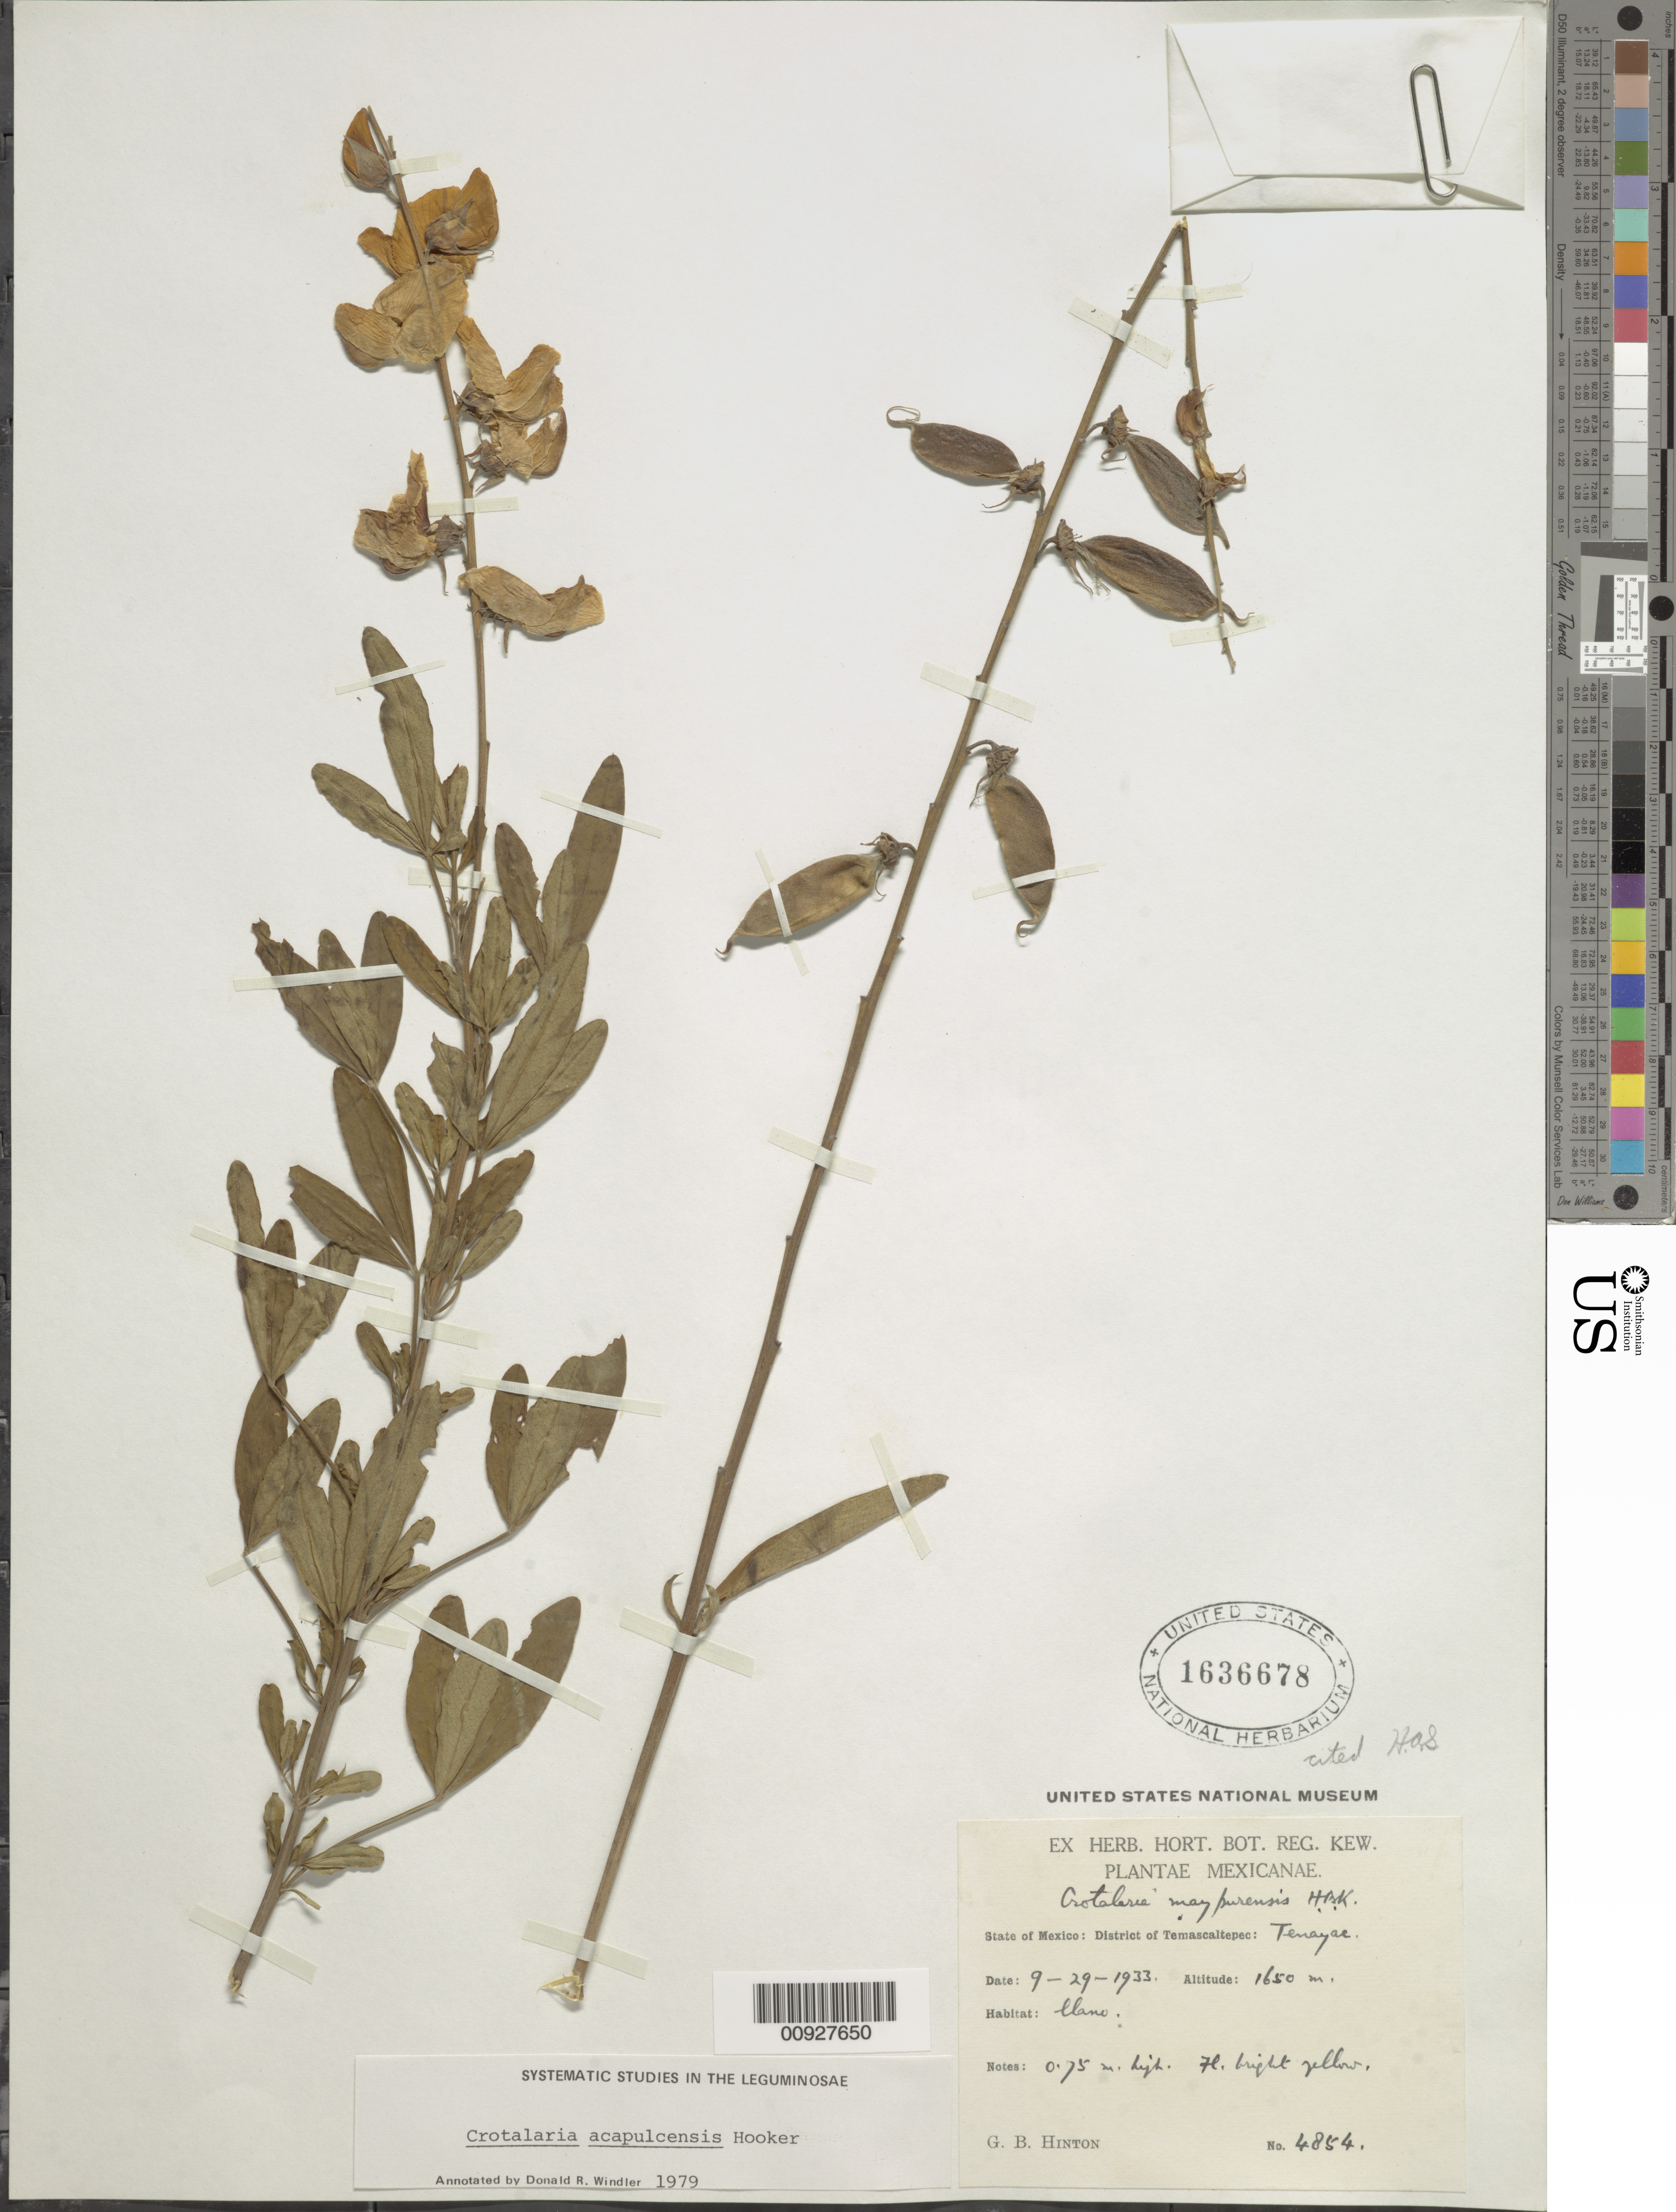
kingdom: Plantae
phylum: Tracheophyta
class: Magnoliopsida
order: Fabales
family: Fabaceae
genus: Crotalaria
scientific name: Crotalaria acapulcensis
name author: Hook. & Arn.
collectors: G. B. Hinton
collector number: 4854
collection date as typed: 29 Sep 1933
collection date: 1933-09-29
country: Mexico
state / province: México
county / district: Temascaltepec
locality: State of Mexico: Distr. of Temascaltepec: Tenayac.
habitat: Llano.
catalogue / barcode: US 1636678